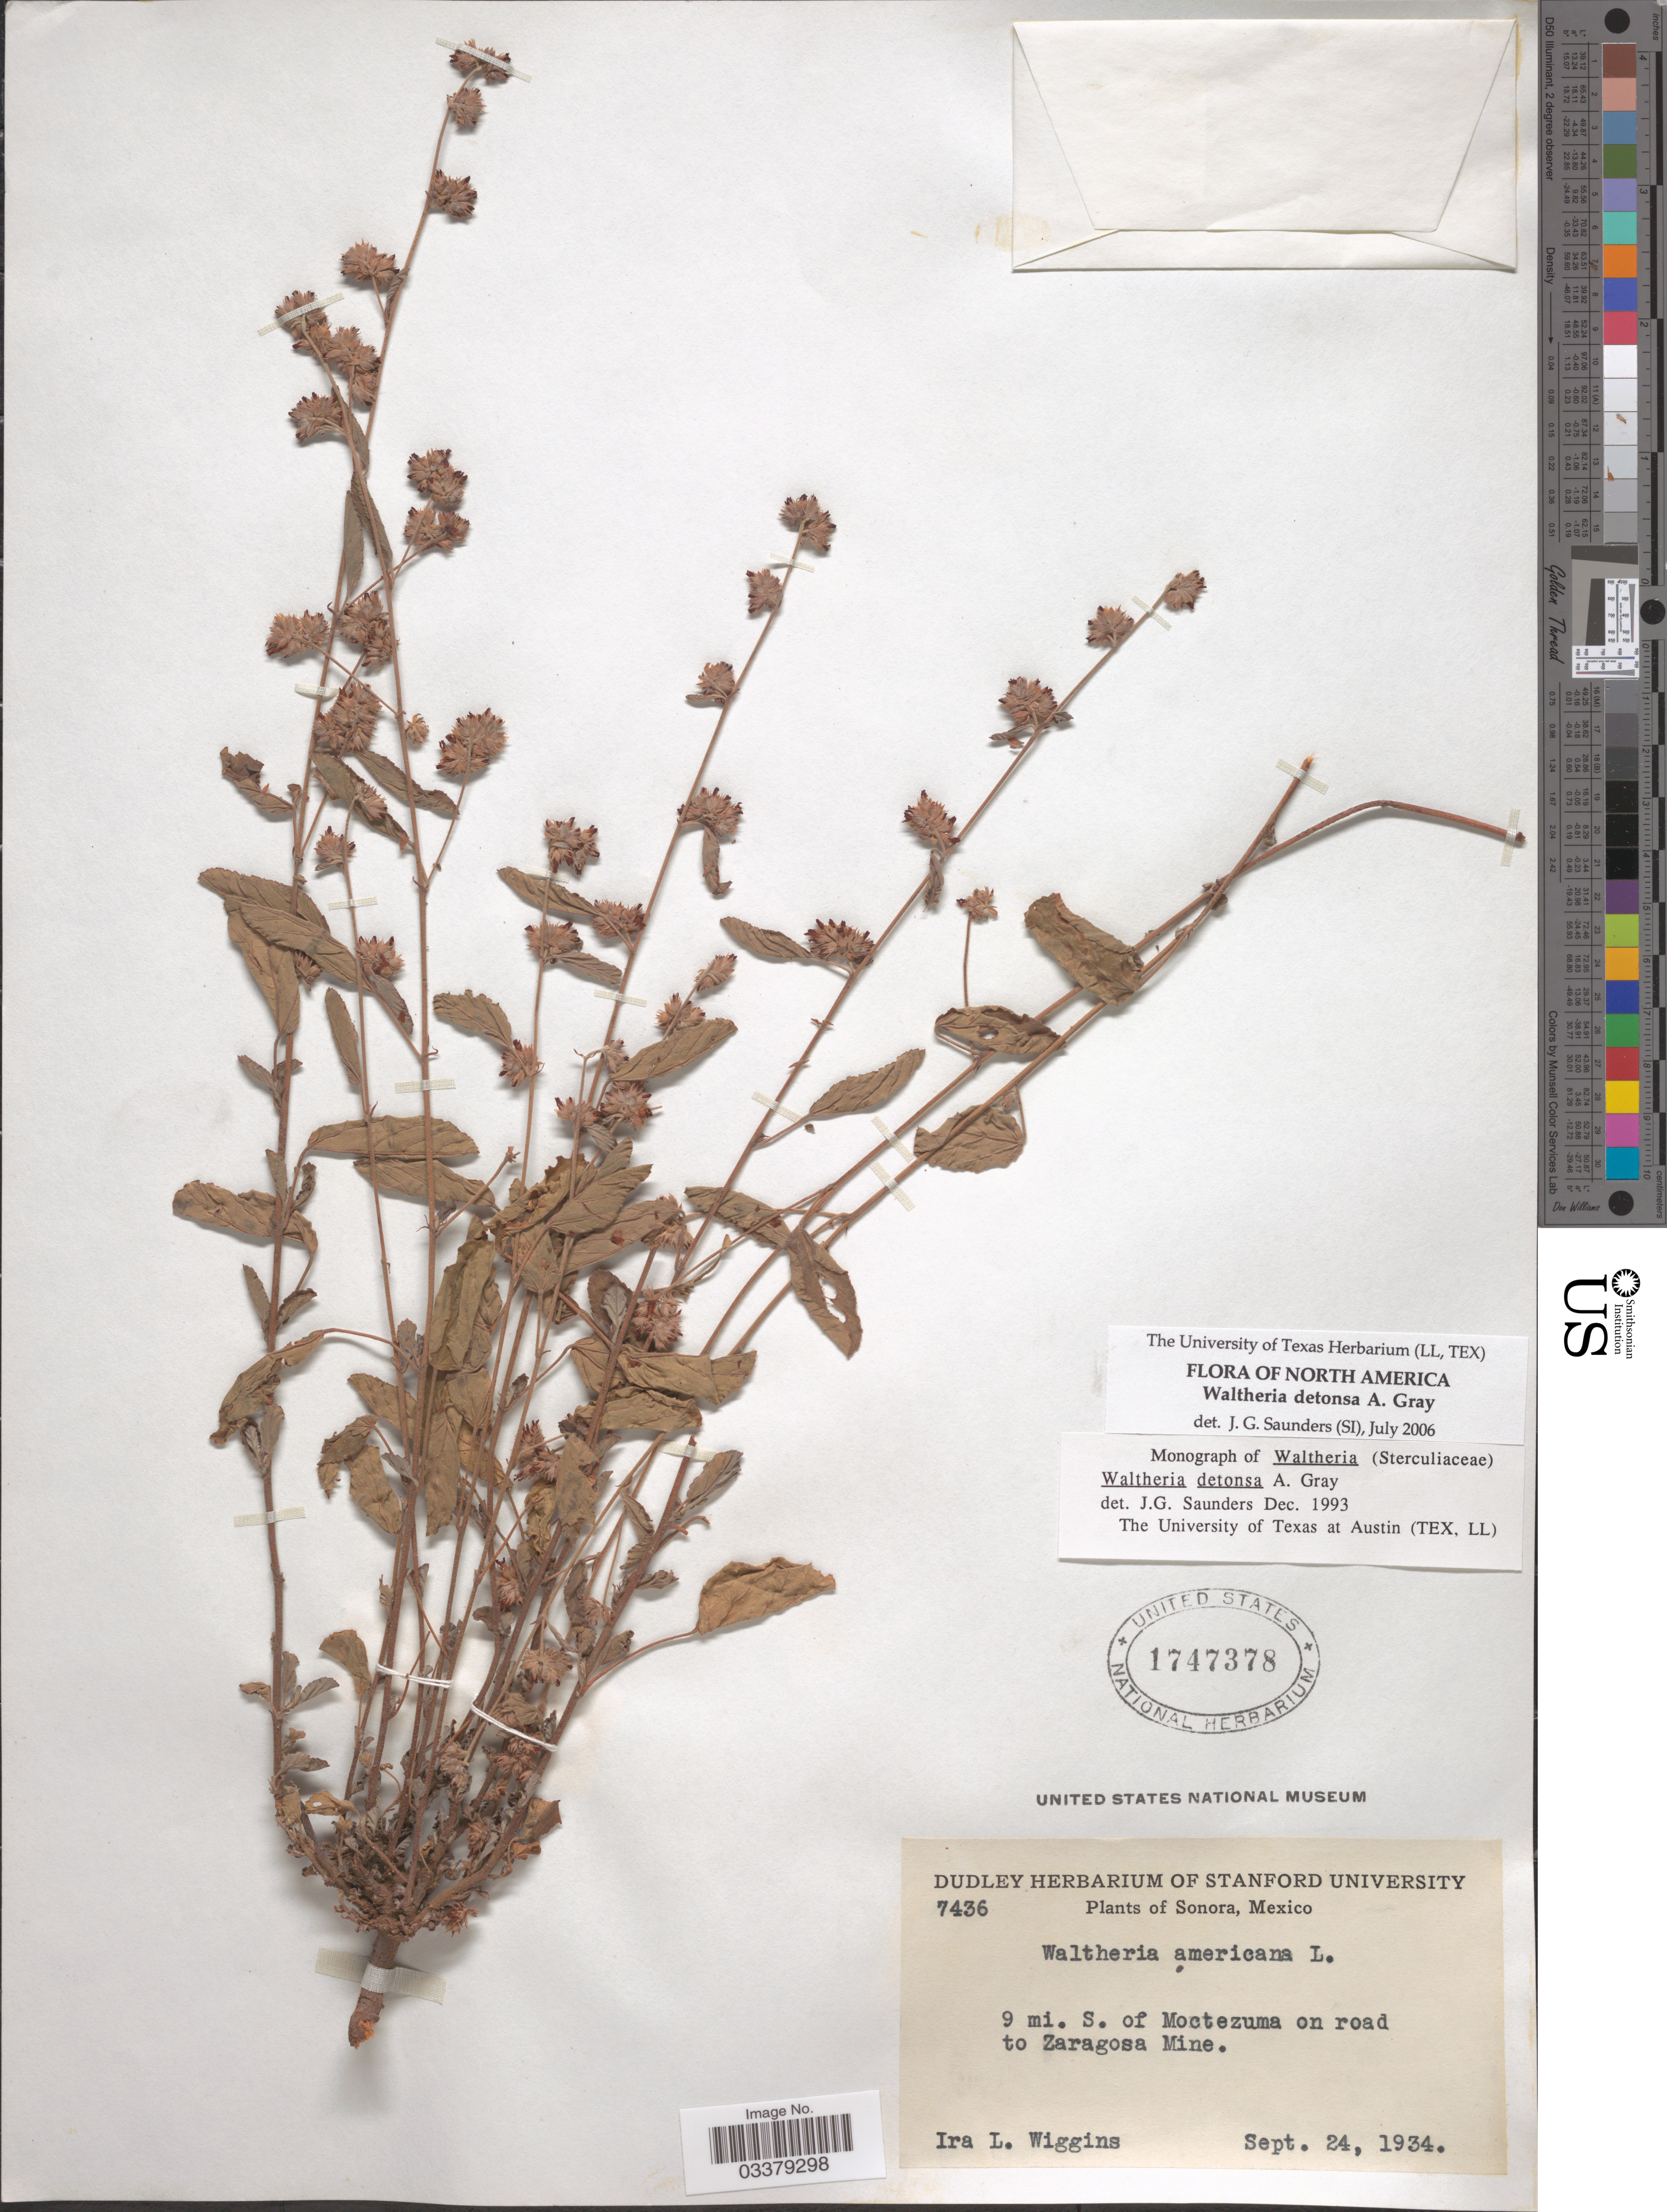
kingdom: Plantae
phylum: Tracheophyta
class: Magnoliopsida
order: Malvales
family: Malvaceae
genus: Waltheria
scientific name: Waltheria detonsa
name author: A. Gray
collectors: I. L. Wiggins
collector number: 7436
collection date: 1934-09-24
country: Mexico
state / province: Sonora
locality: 9 mi. S. of Moctezuma on road to Zaragosa Mine.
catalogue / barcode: US 1747378